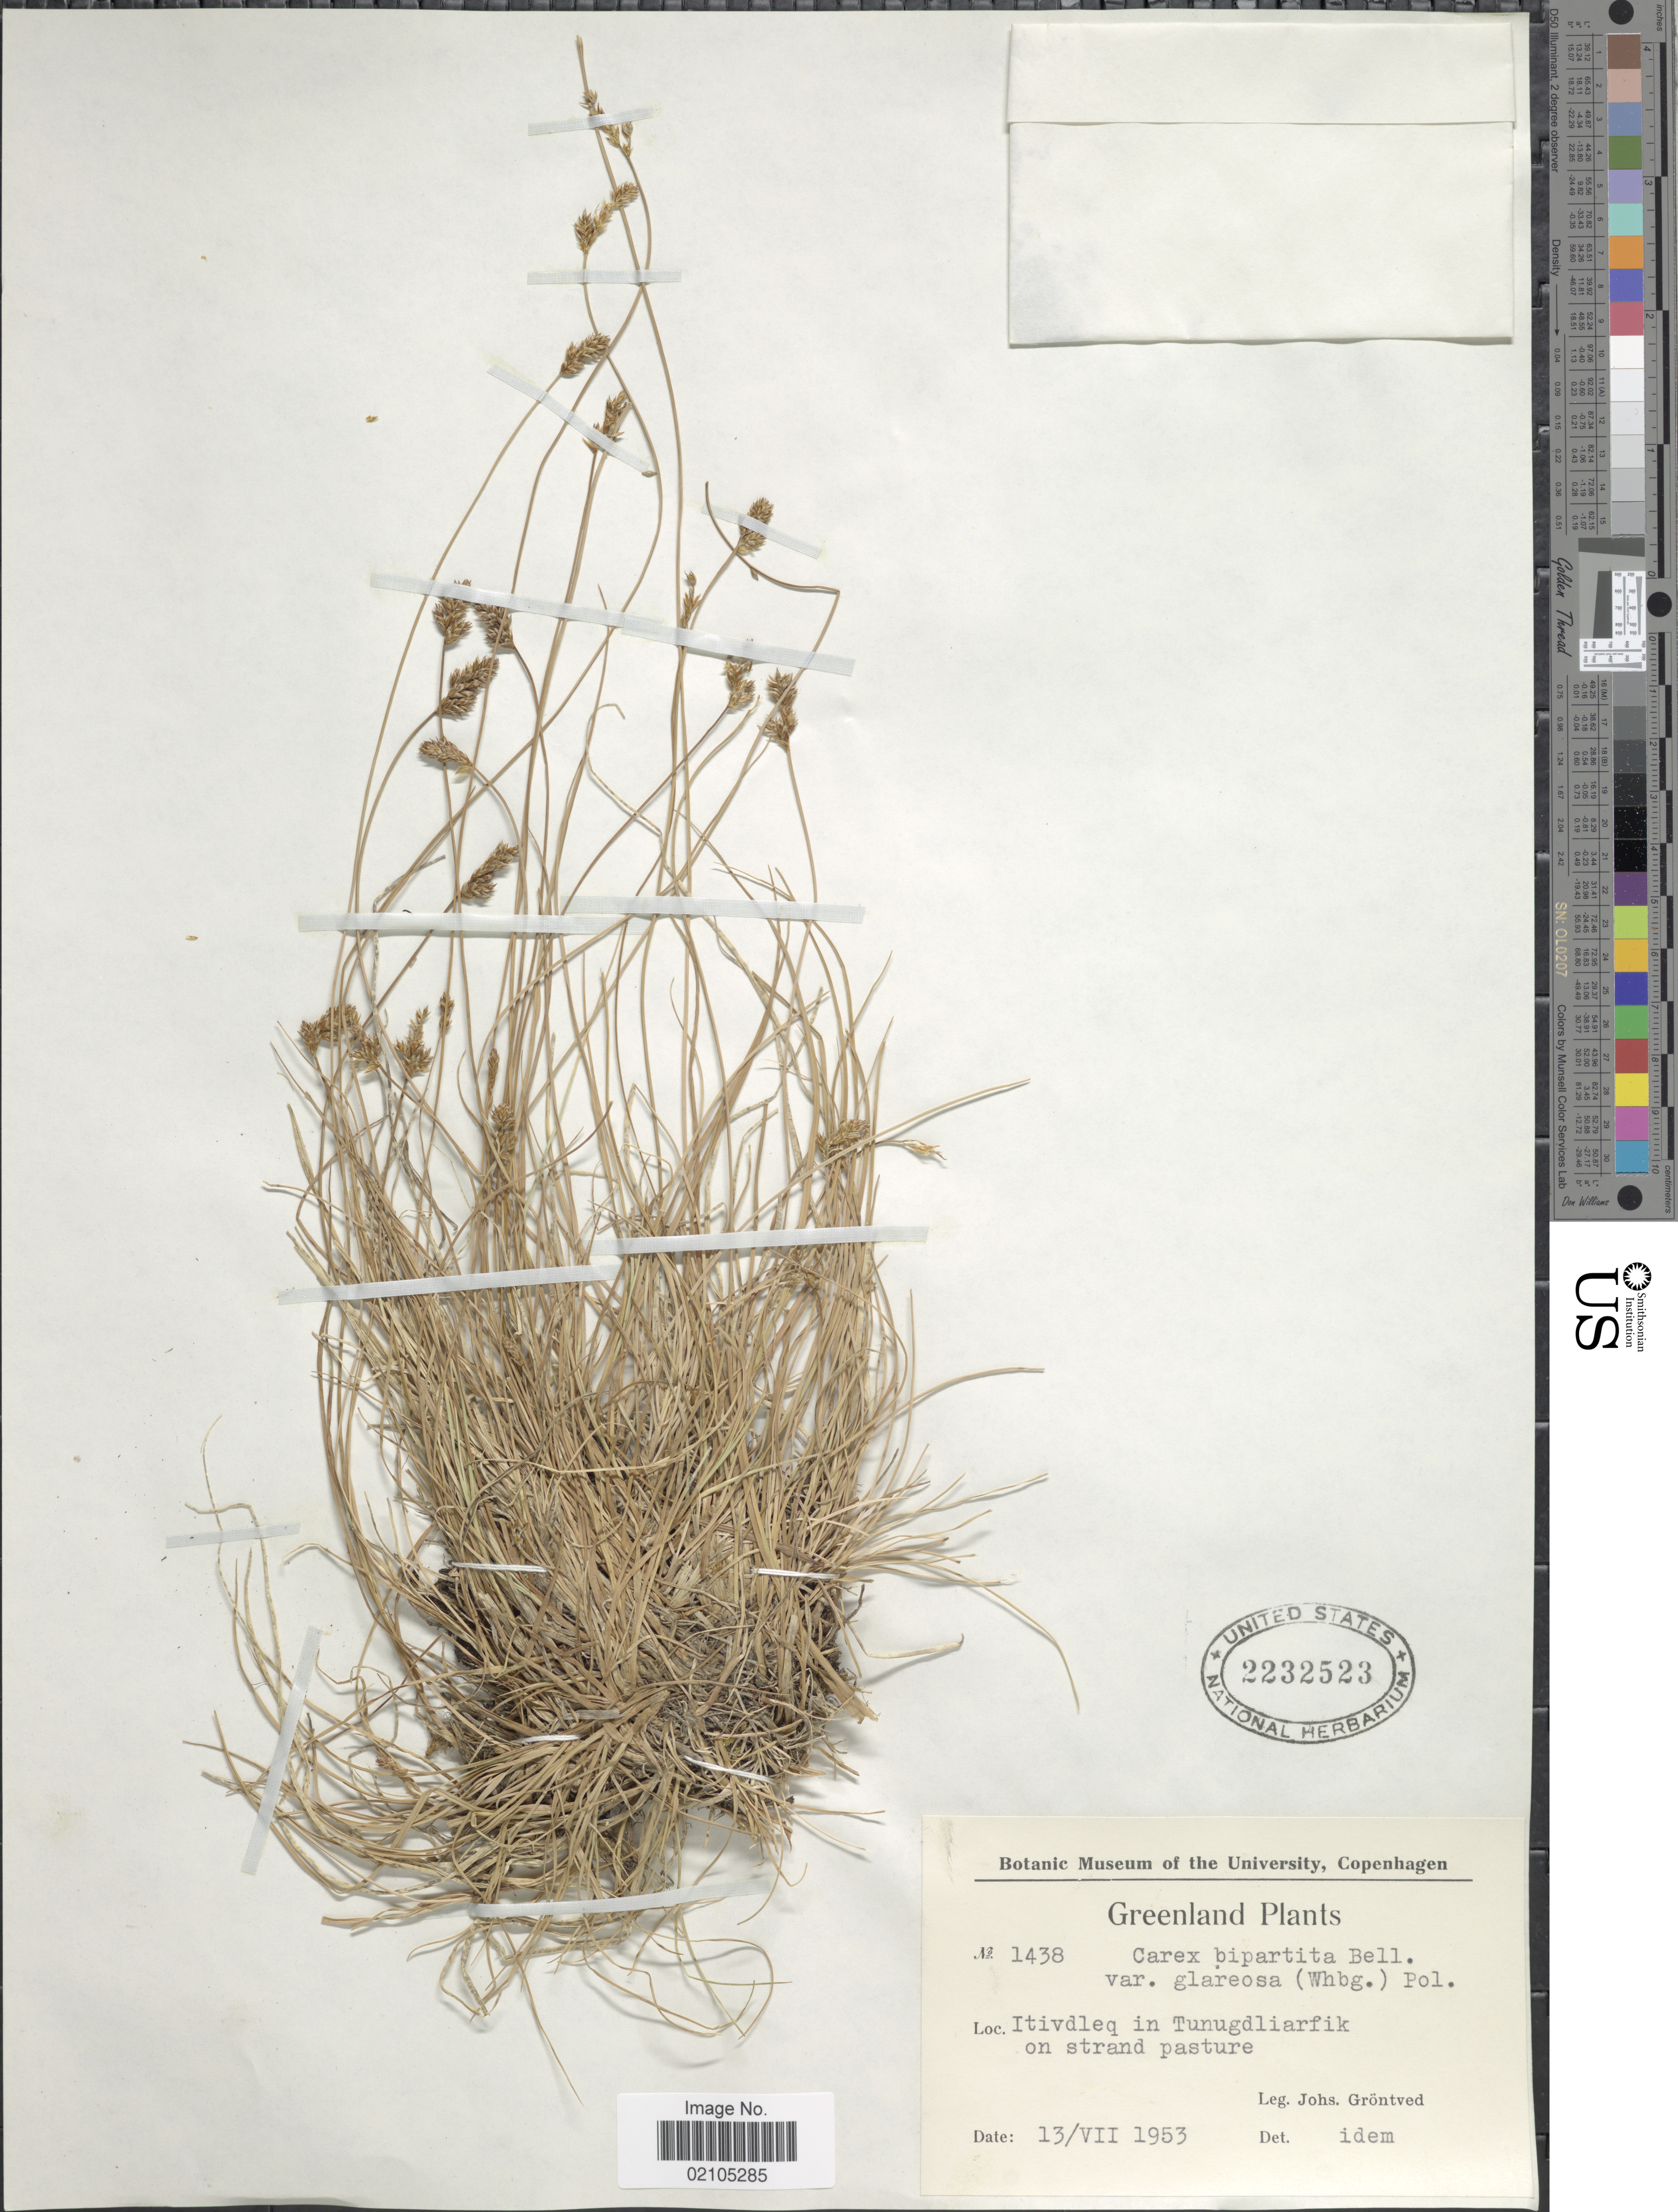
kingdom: Plantae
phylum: Tracheophyta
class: Liliopsida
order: Poales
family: Cyperaceae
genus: Carex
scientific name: Carex lachenalii subsp. lachenalii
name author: Schkuhr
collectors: J. Gröntved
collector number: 1438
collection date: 1953-07-13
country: Greenland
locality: Itivleq in Tunugdliarfik on strand pasture.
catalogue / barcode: US 2232523